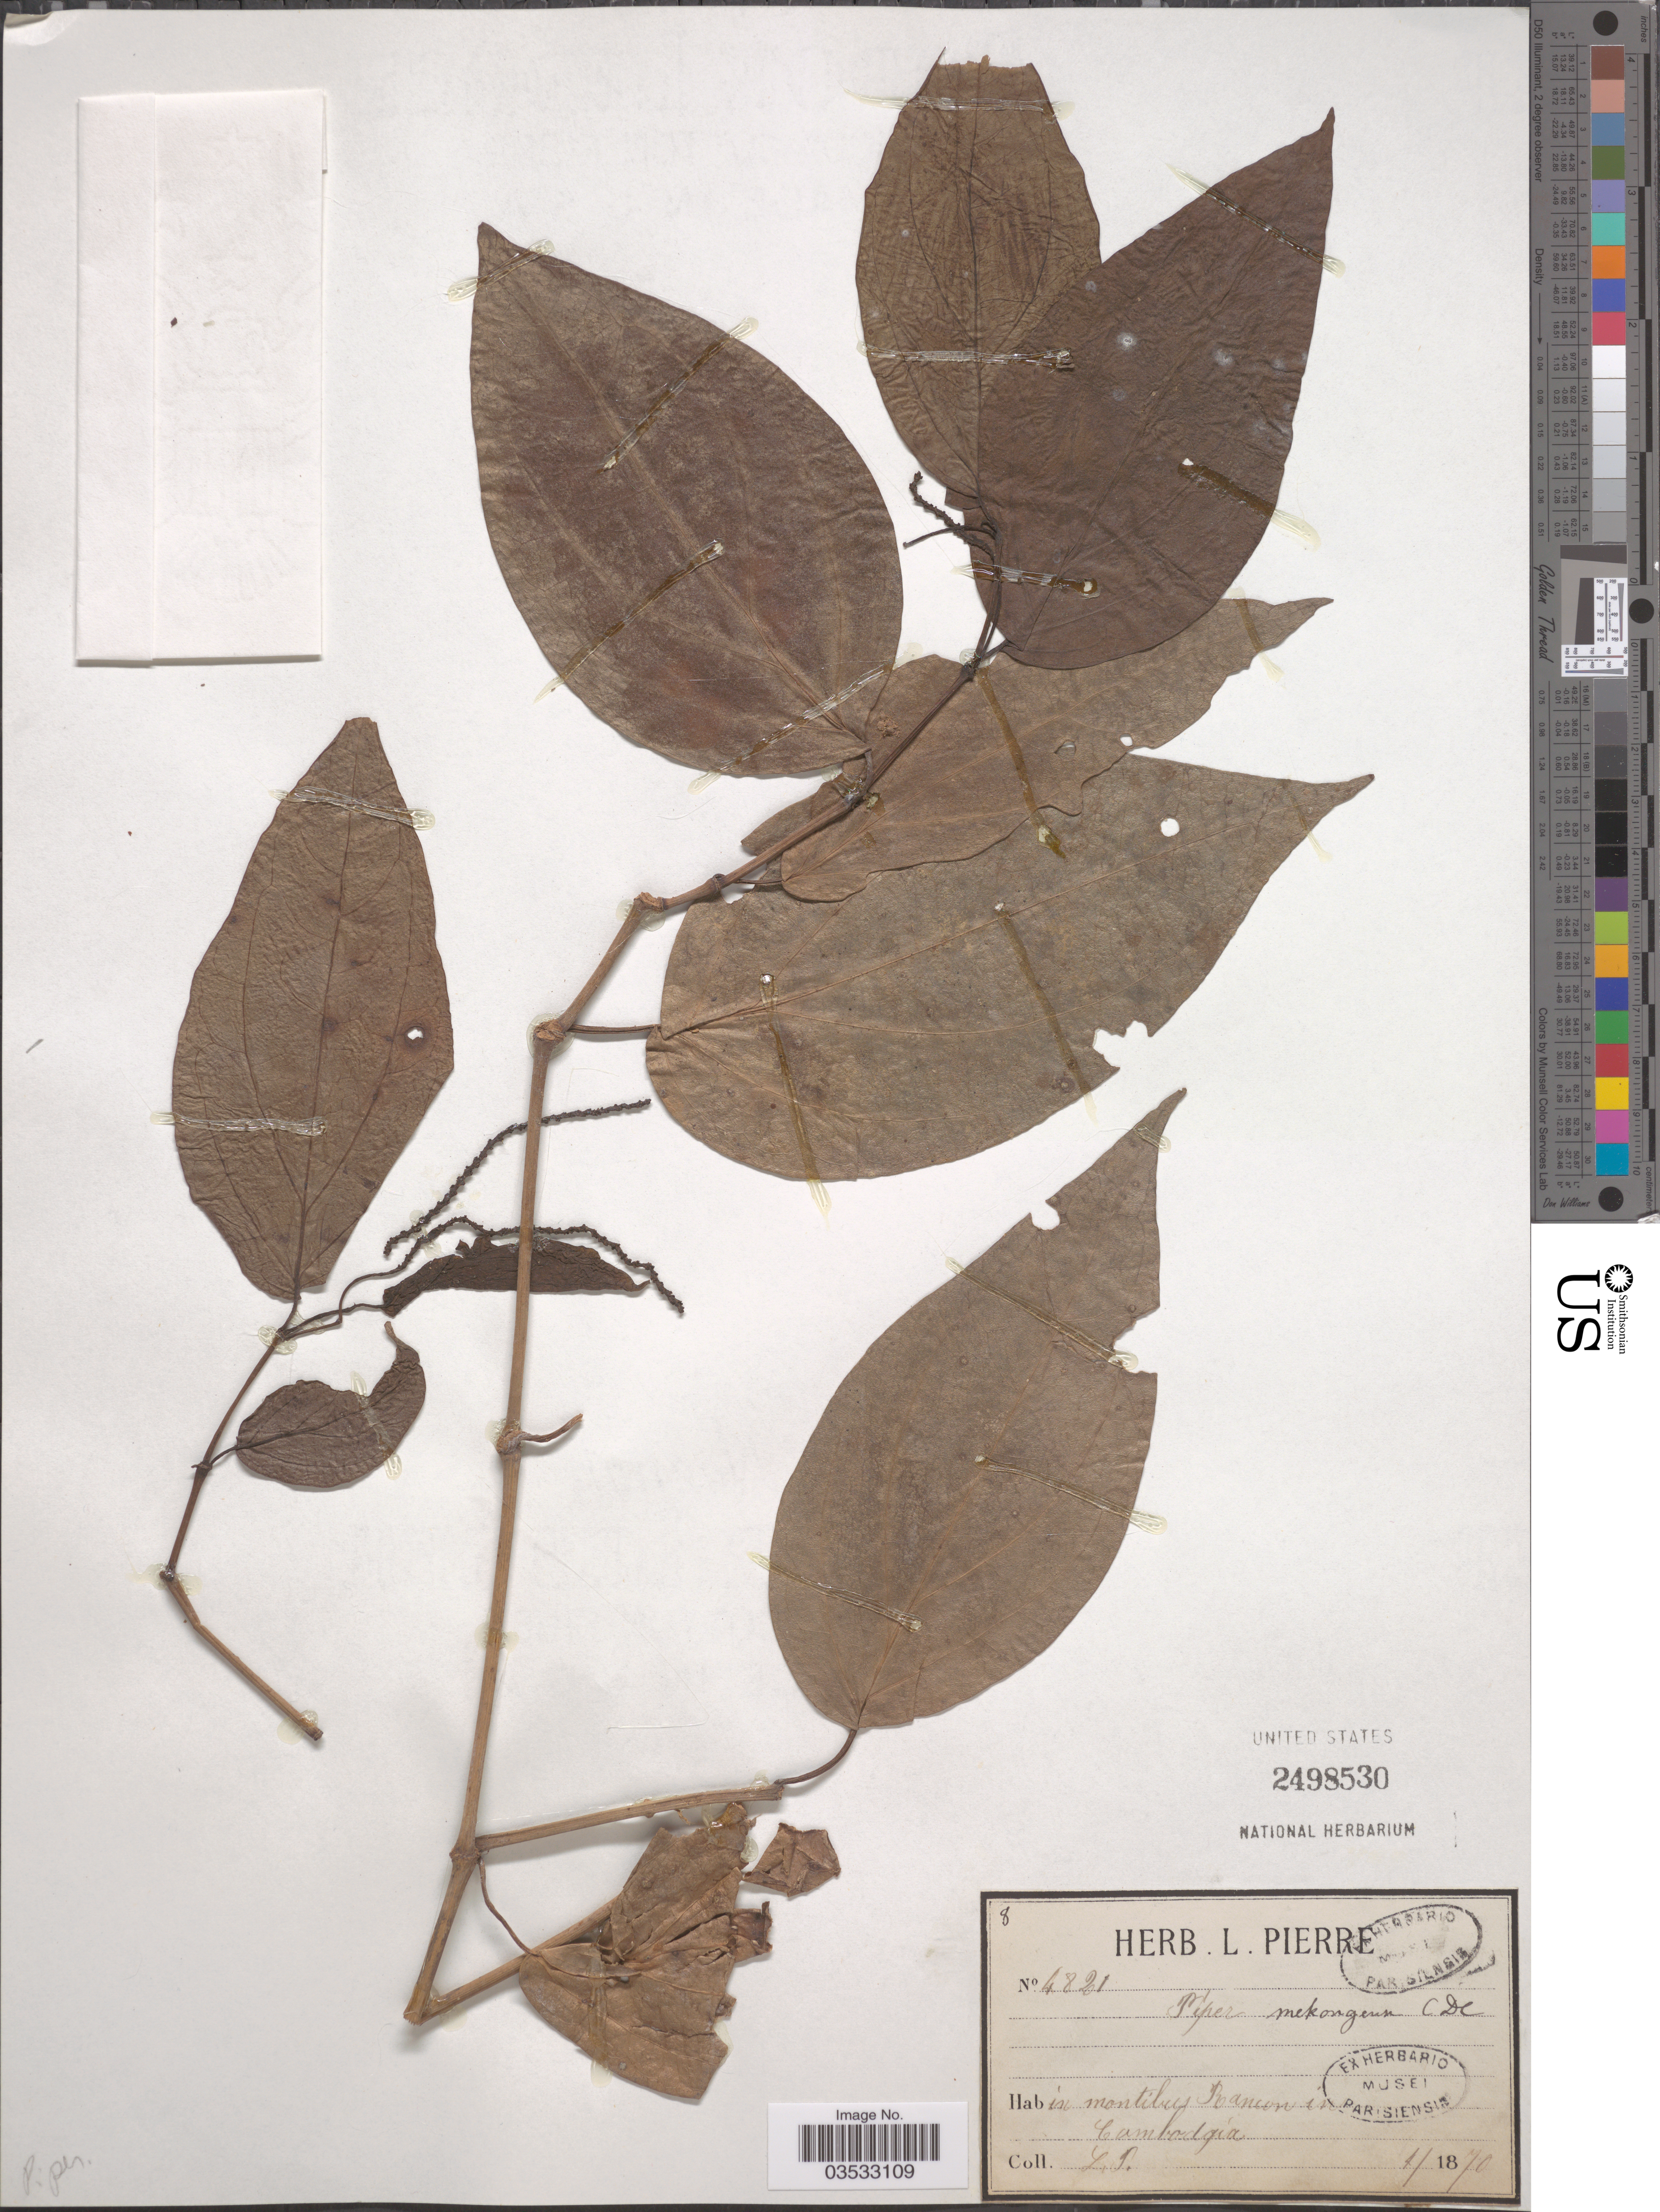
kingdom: Plantae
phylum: Tracheophyta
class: Magnoliopsida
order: Piperales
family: Piperaceae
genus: Piper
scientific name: Piper mekongense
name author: C. DC.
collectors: L. Pierre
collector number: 4821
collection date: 1870-04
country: Cambodia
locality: In montibus Rancon in Cambodgia.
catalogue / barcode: US 2498530